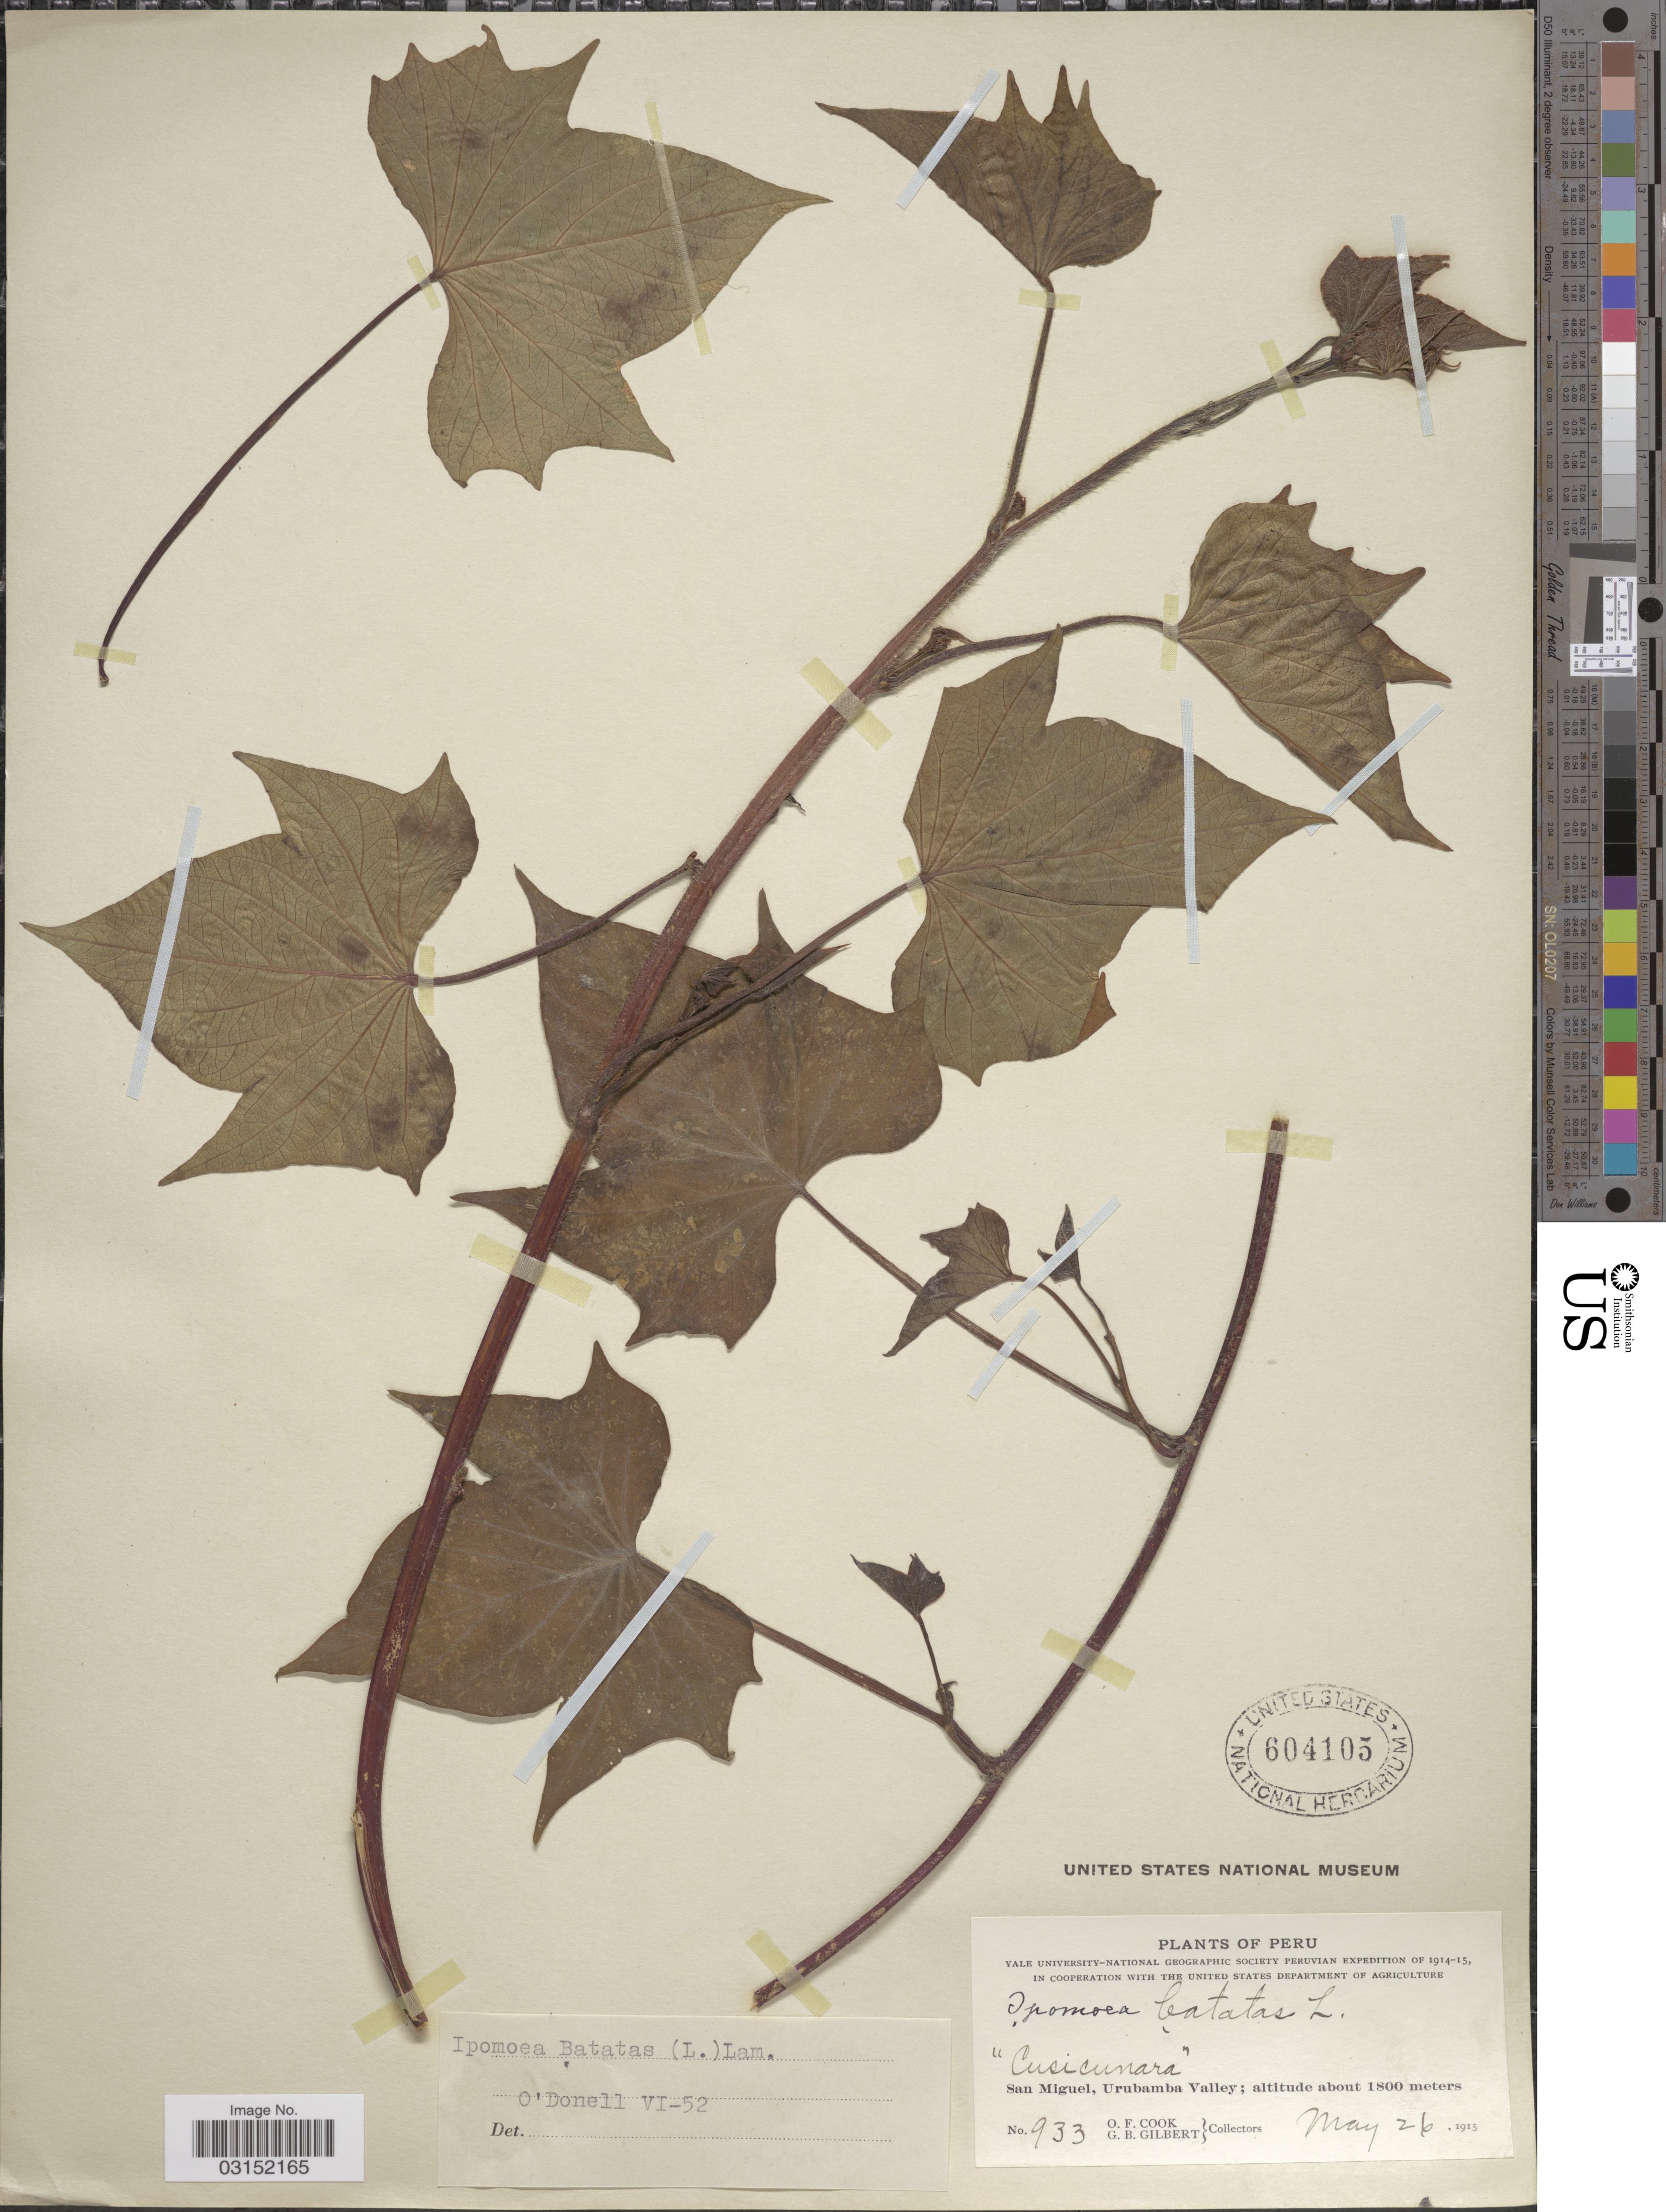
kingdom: Plantae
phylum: Tracheophyta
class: Magnoliopsida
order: Solanales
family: Convolvulaceae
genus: Ipomoea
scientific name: Ipomoea batatas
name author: (L.) Lam.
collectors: O. F. Cook & G. B. Gilbert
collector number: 933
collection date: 1915-05-26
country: Peru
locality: San Miguel, Urubamba Valley.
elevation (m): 1800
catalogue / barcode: US 604105